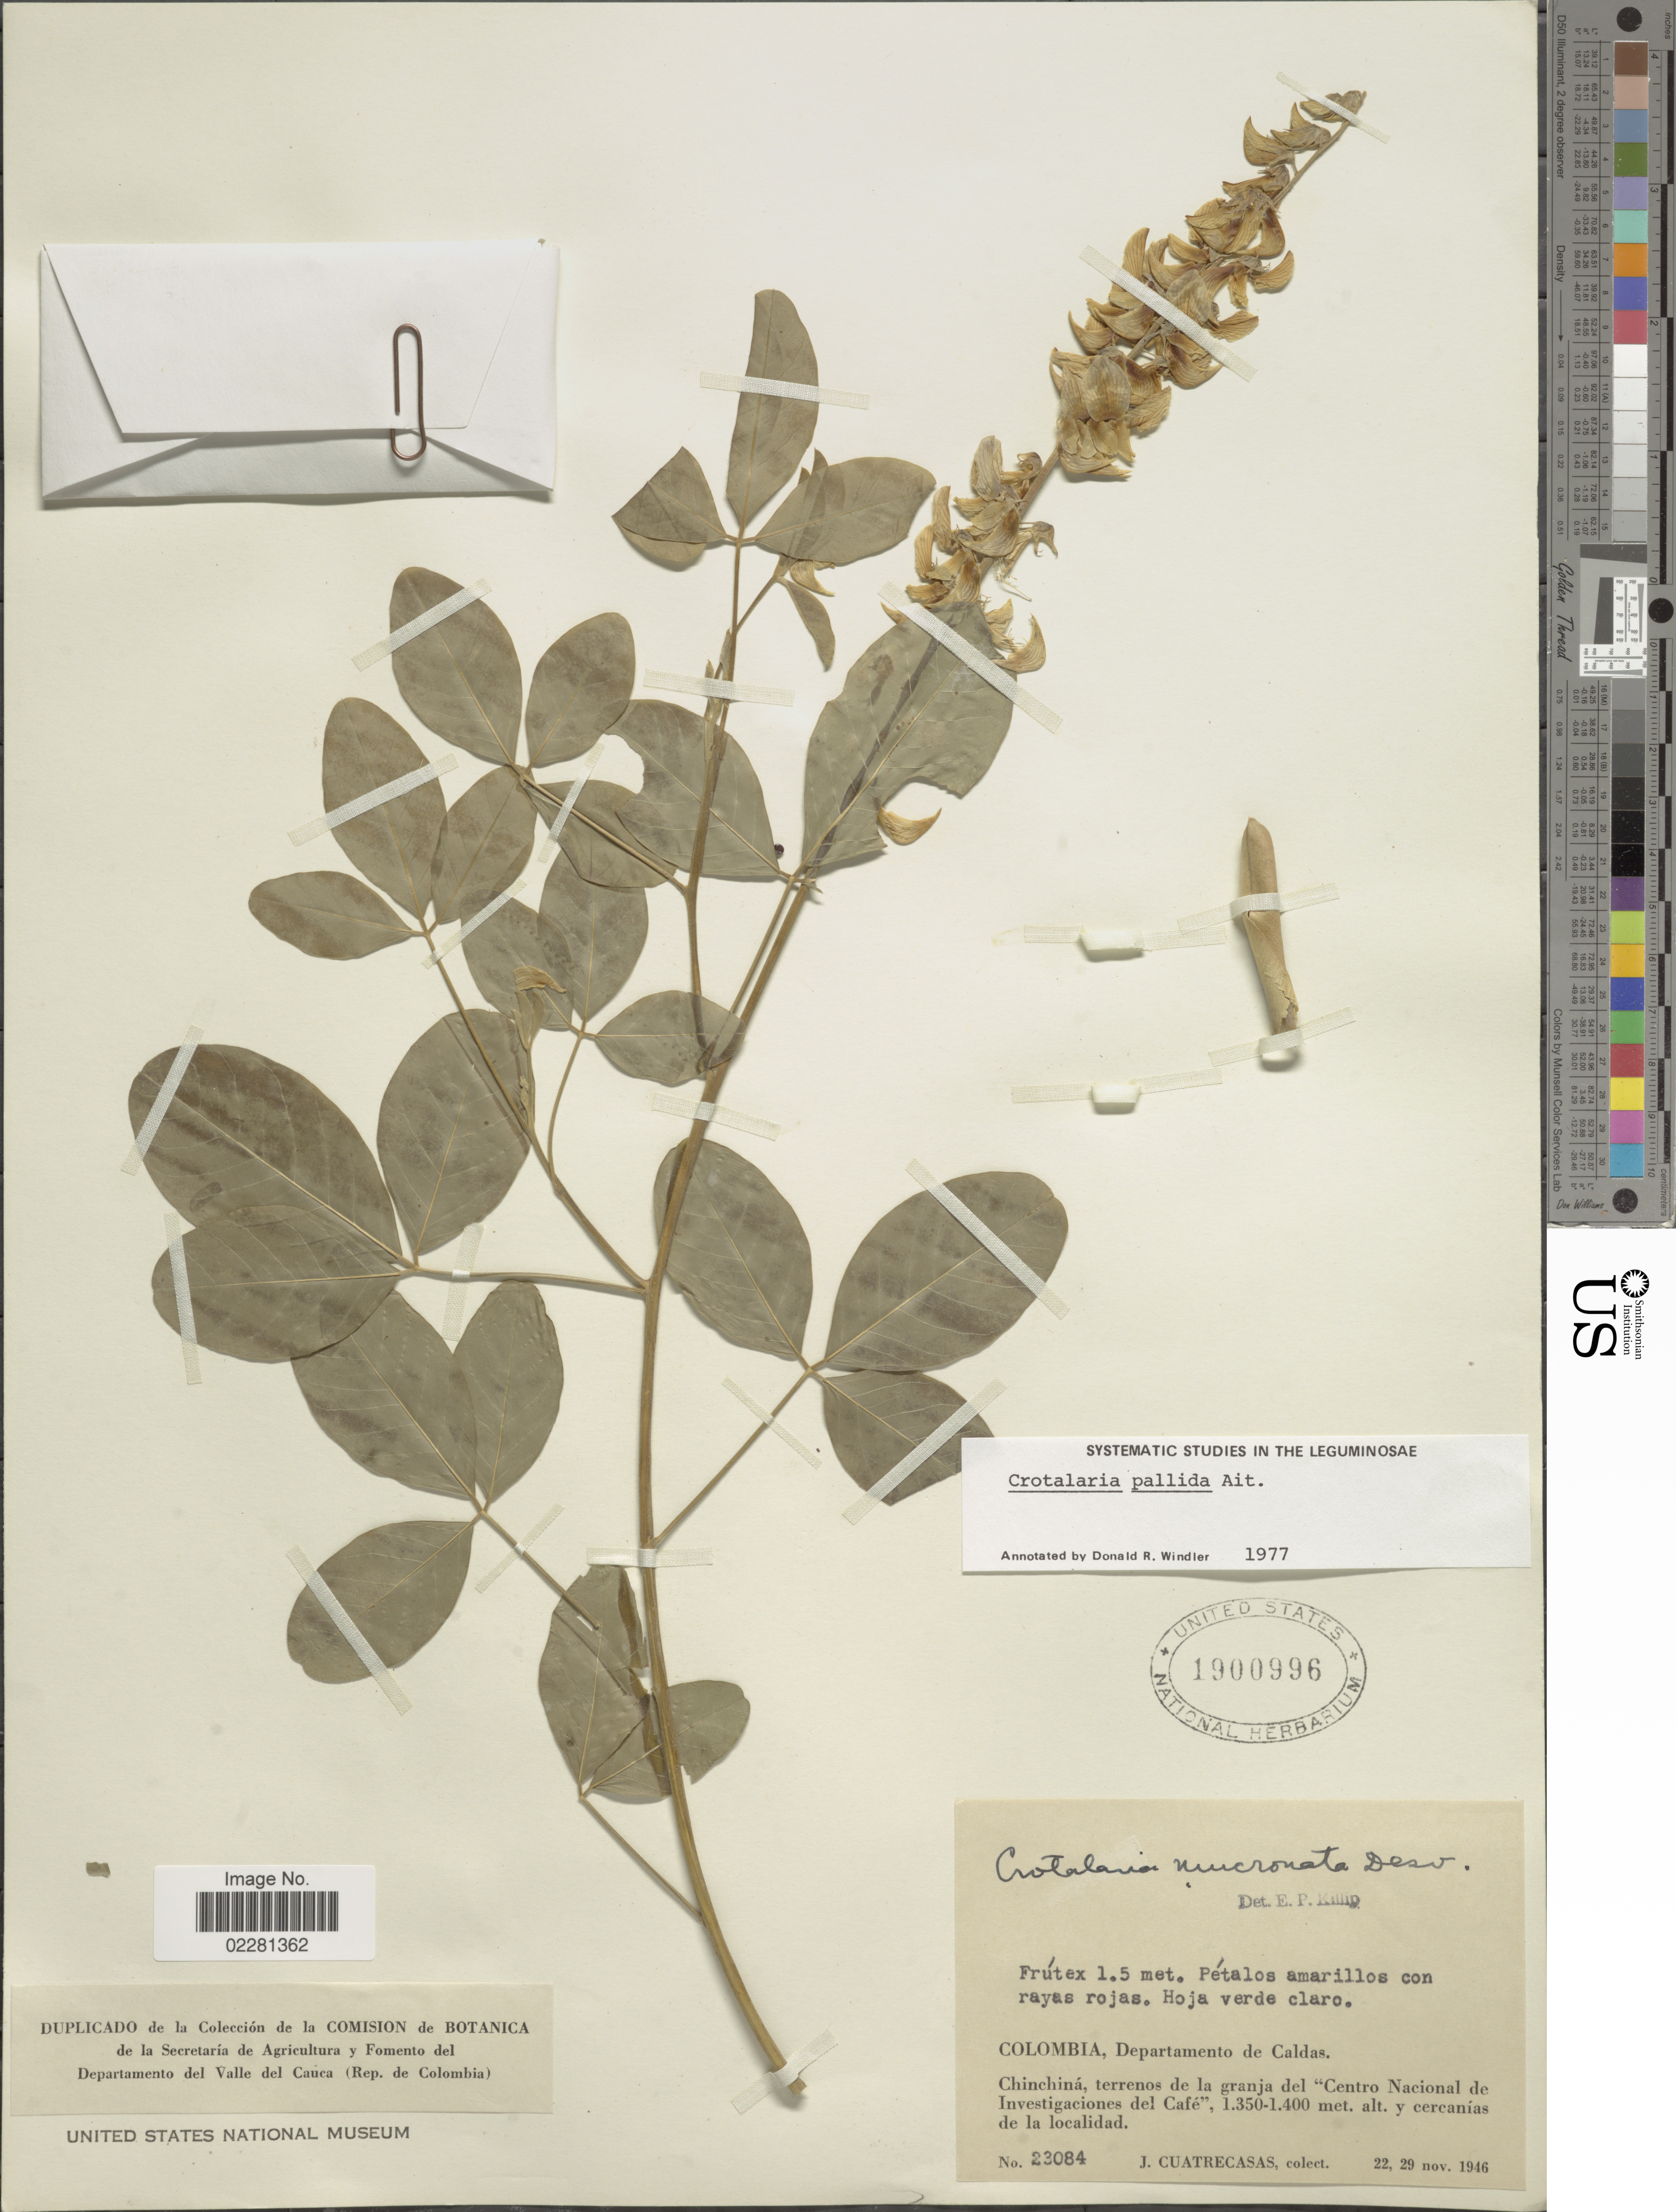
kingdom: Plantae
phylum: Tracheophyta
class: Magnoliopsida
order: Fabales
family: Fabaceae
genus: Crotalaria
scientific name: Crotalaria pallida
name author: Aiton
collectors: J. Cuatrecasas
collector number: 23084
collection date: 1946-11-22/1946-11-29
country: Colombia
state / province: Caldas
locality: Chinchina, terrenos de la granja del Centro Nacional de Investigaciones del Cafe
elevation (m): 1350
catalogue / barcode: US 1900996